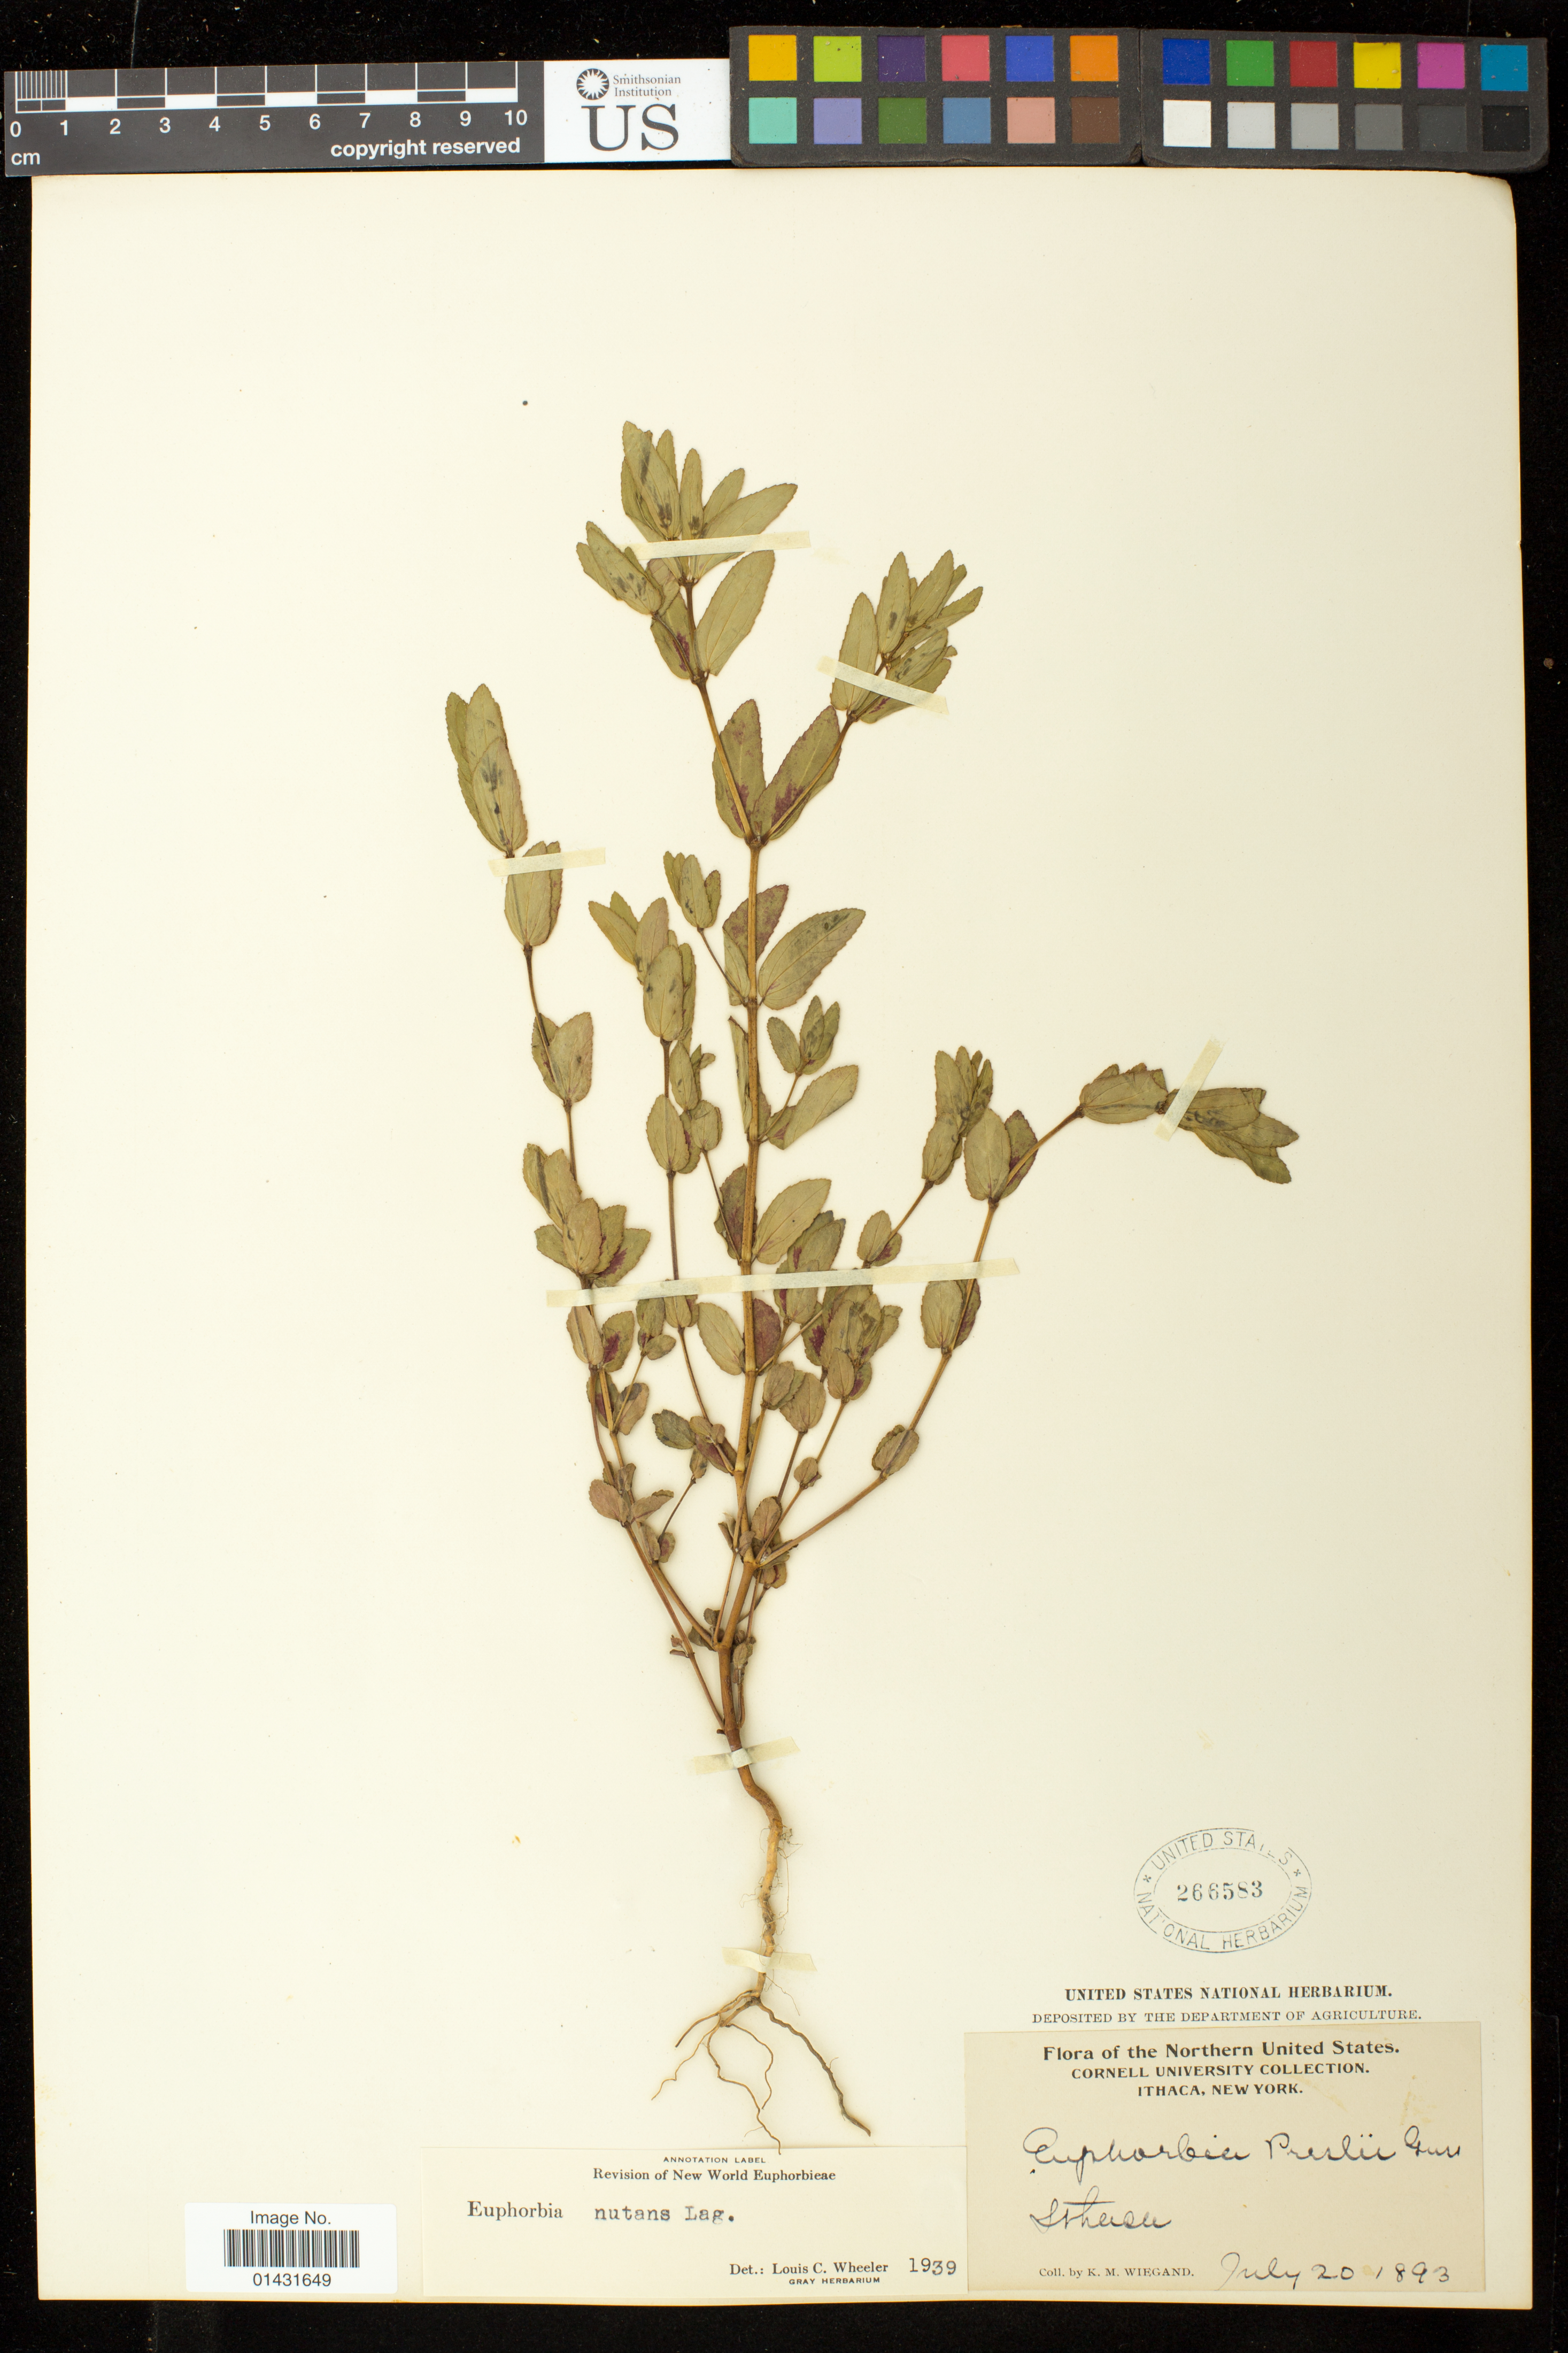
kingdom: Plantae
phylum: Tracheophyta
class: Magnoliopsida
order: Malpighiales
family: Euphorbiaceae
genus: Euphorbia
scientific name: Euphorbia hypericifolia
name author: L.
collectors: K. M. Wiegand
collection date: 1893-07-20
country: United States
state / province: New York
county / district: Tompkins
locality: Ithaca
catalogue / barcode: US 266583